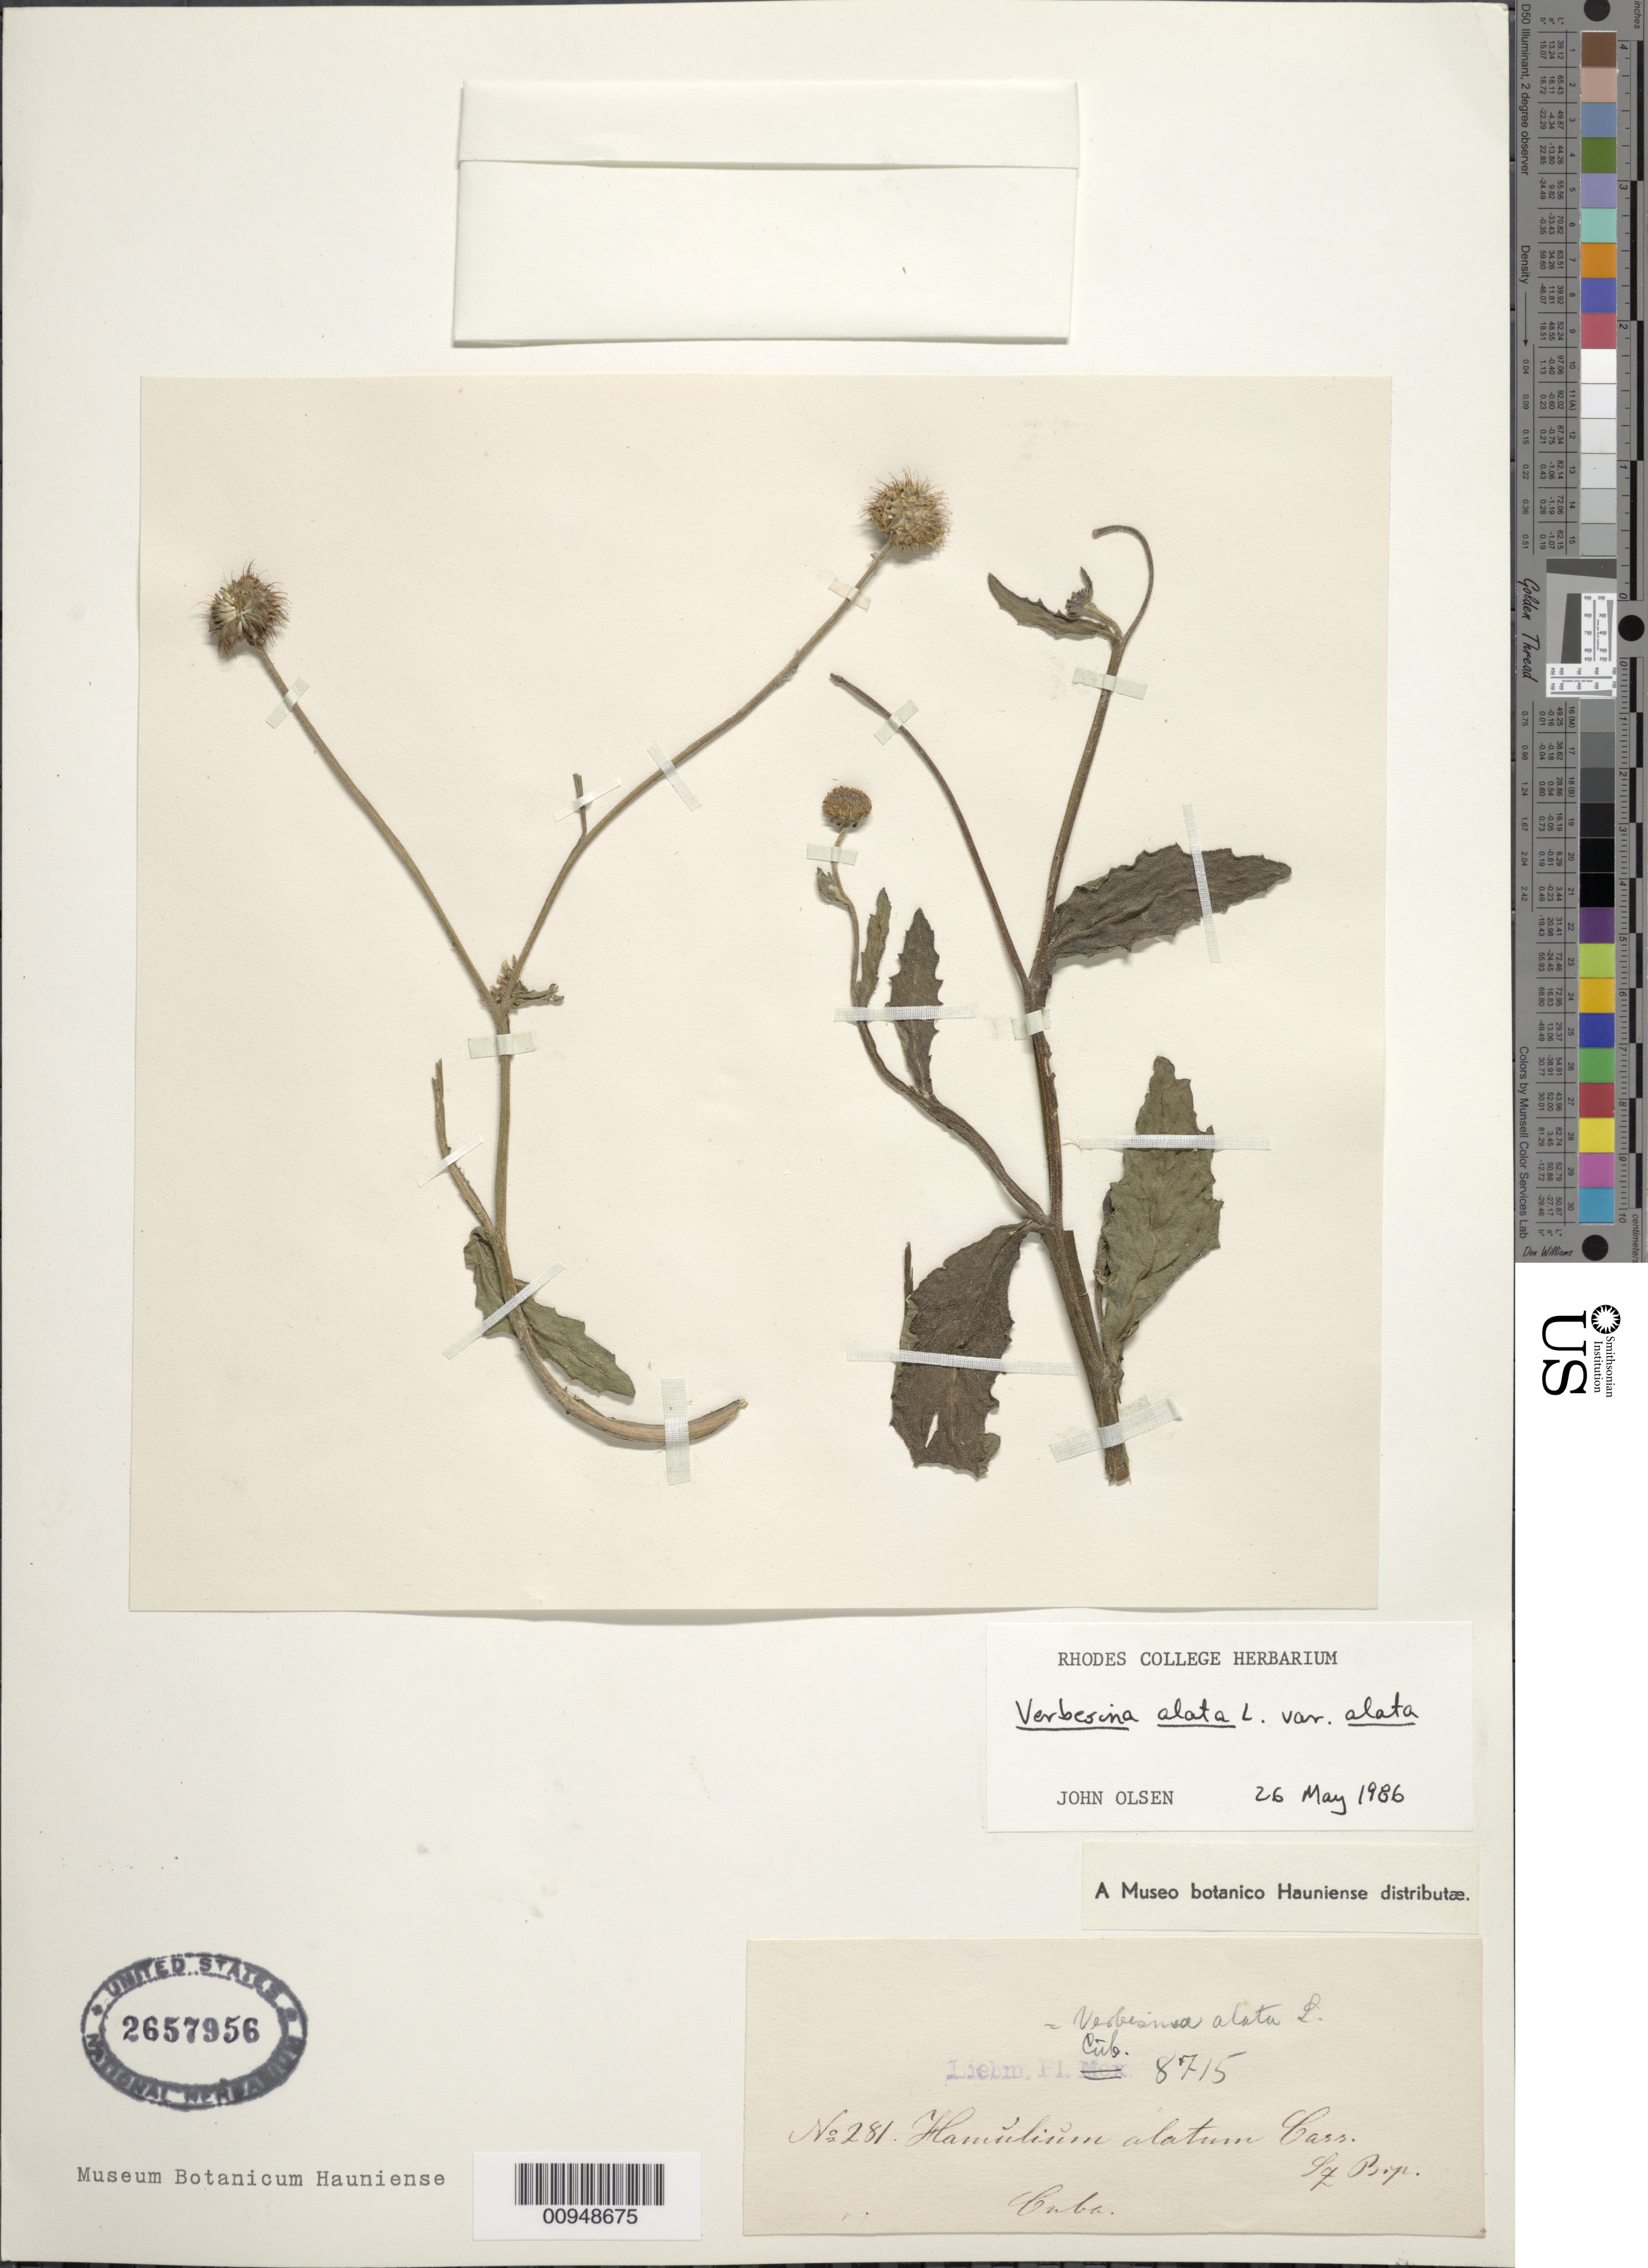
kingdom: Plantae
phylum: Tracheophyta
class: Magnoliopsida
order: Asterales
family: Asteraceae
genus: Verbesina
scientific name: Verbesina alata var. alata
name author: L.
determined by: Olsen, J.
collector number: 281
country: Cuba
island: Cuba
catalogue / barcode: US 2657956